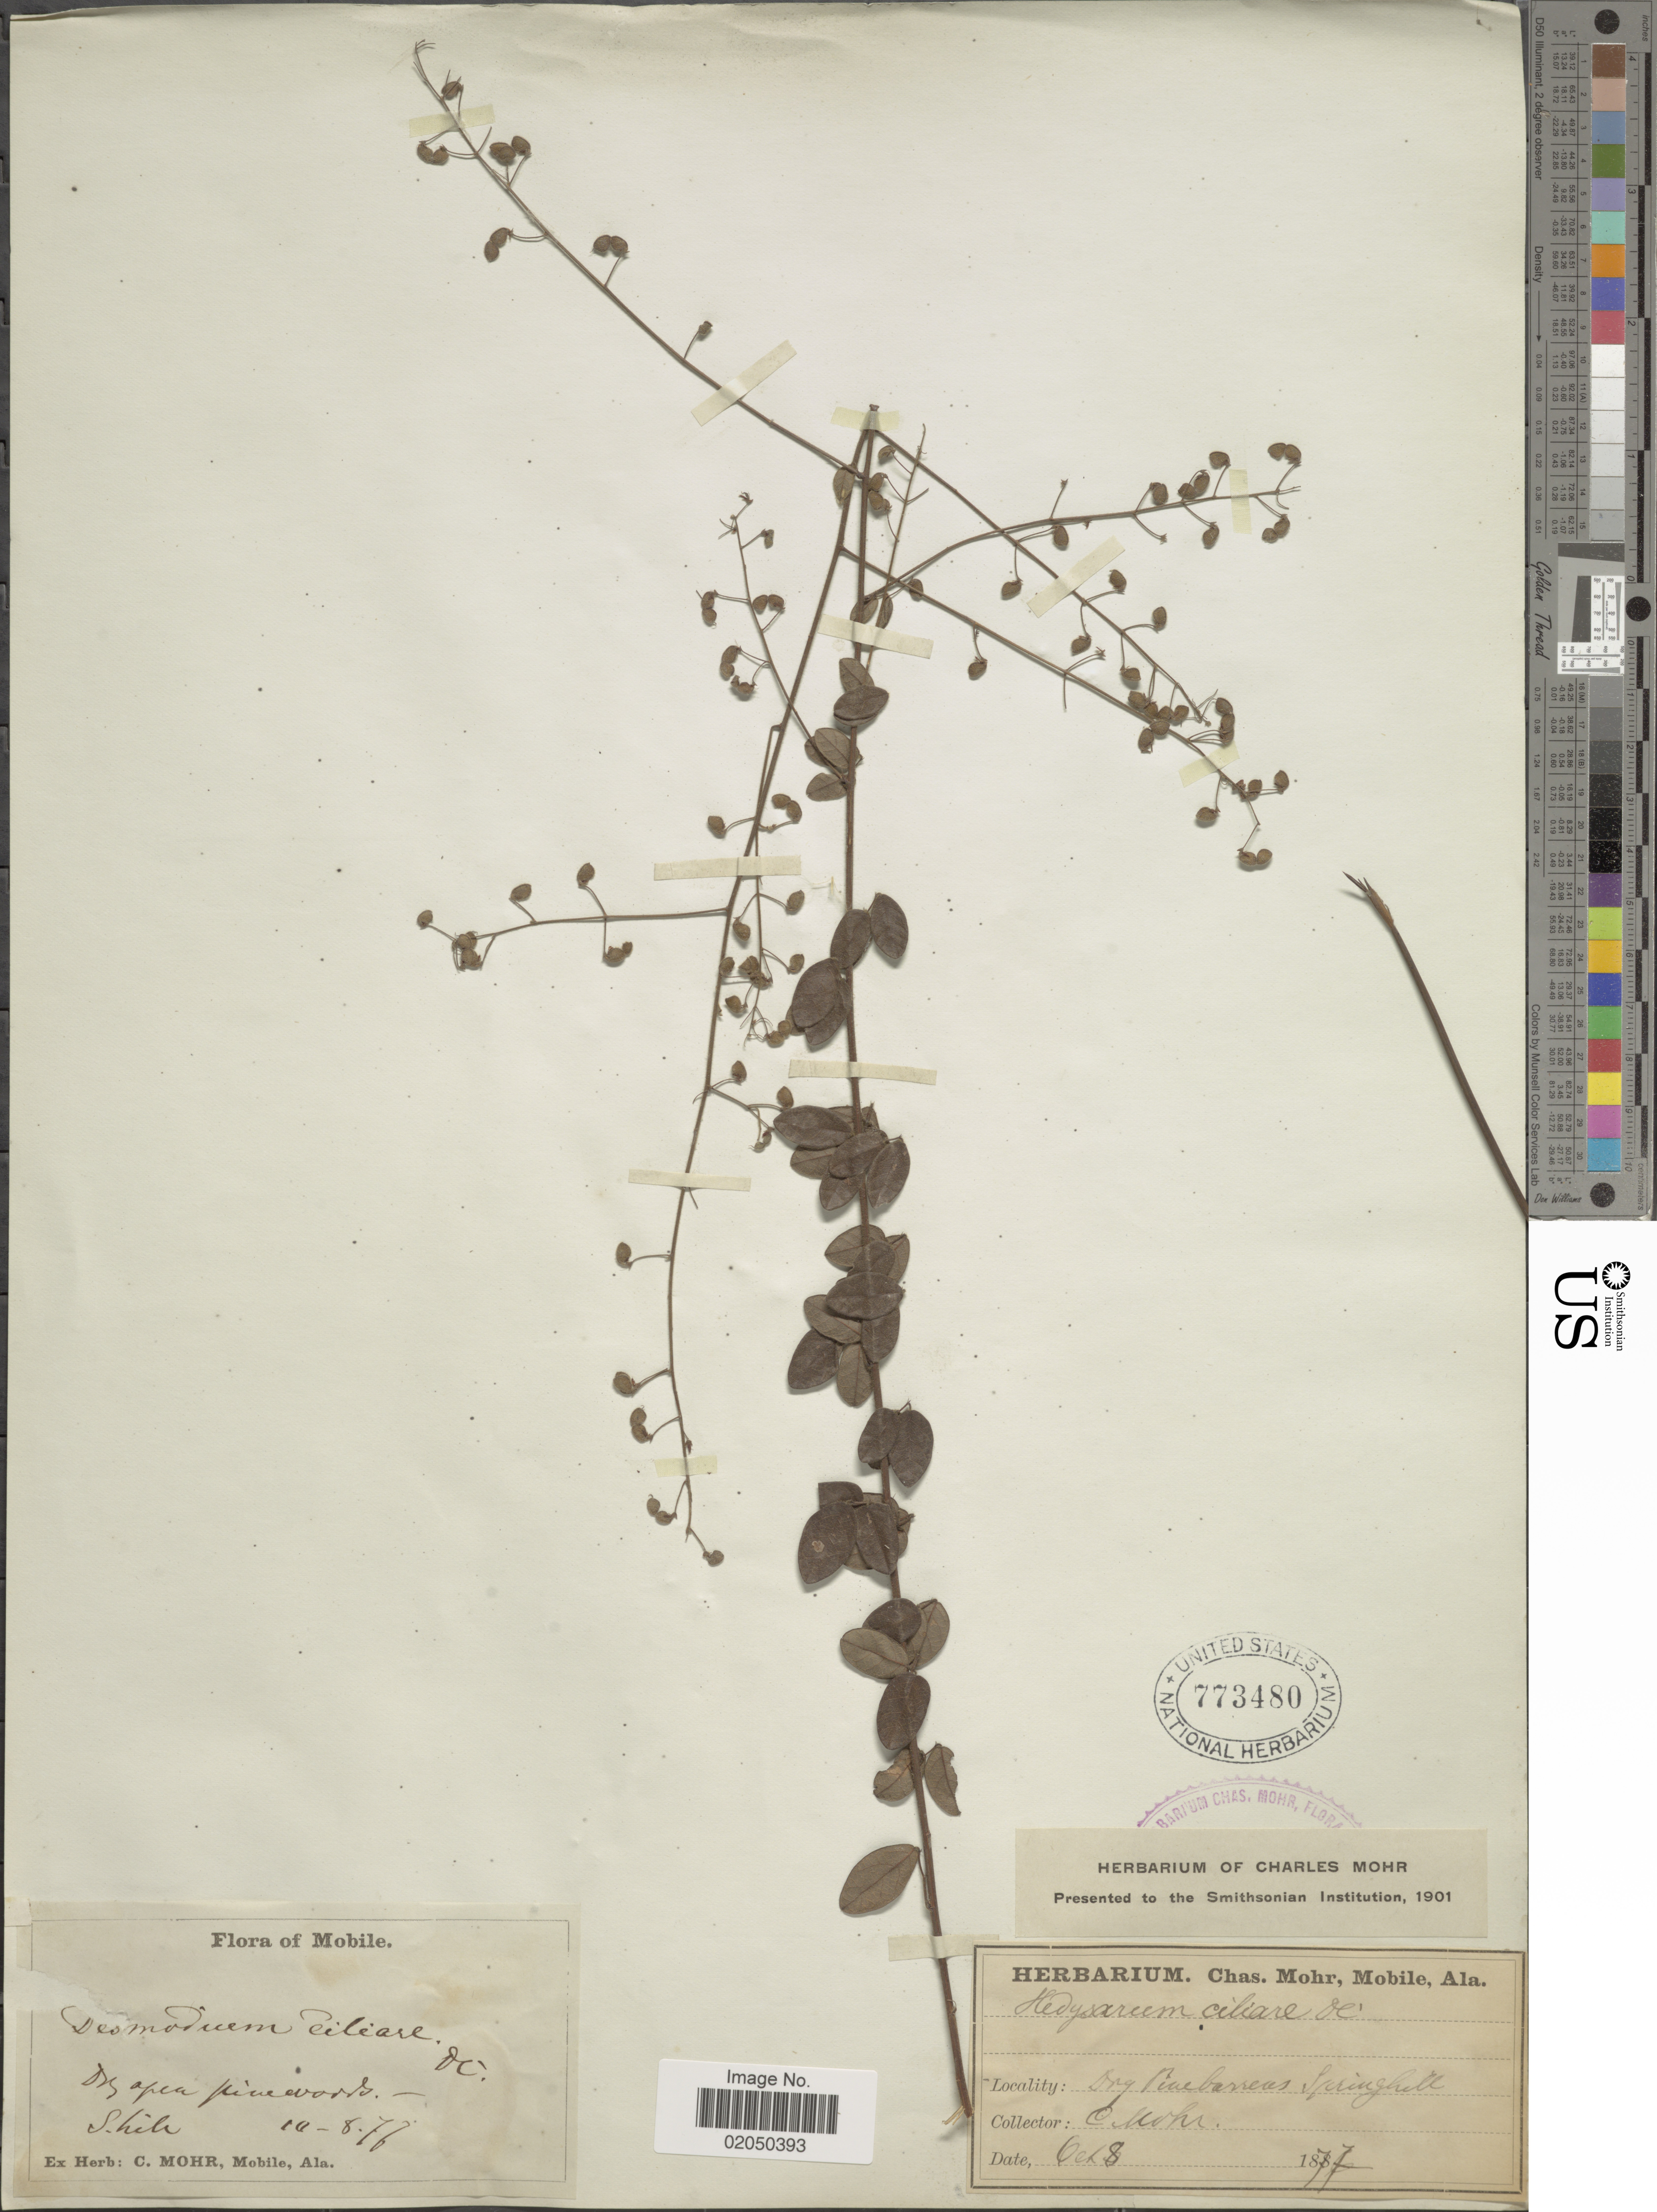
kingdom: Plantae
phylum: Tracheophyta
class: Magnoliopsida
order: Fabales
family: Fabaceae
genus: Desmodium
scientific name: Desmodium ciliare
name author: (Muhl. ex Willd.) DC.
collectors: C. T. Mohr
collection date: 1877-10-08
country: United States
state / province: Alabama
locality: Mobile, Springhill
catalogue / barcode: US 773480